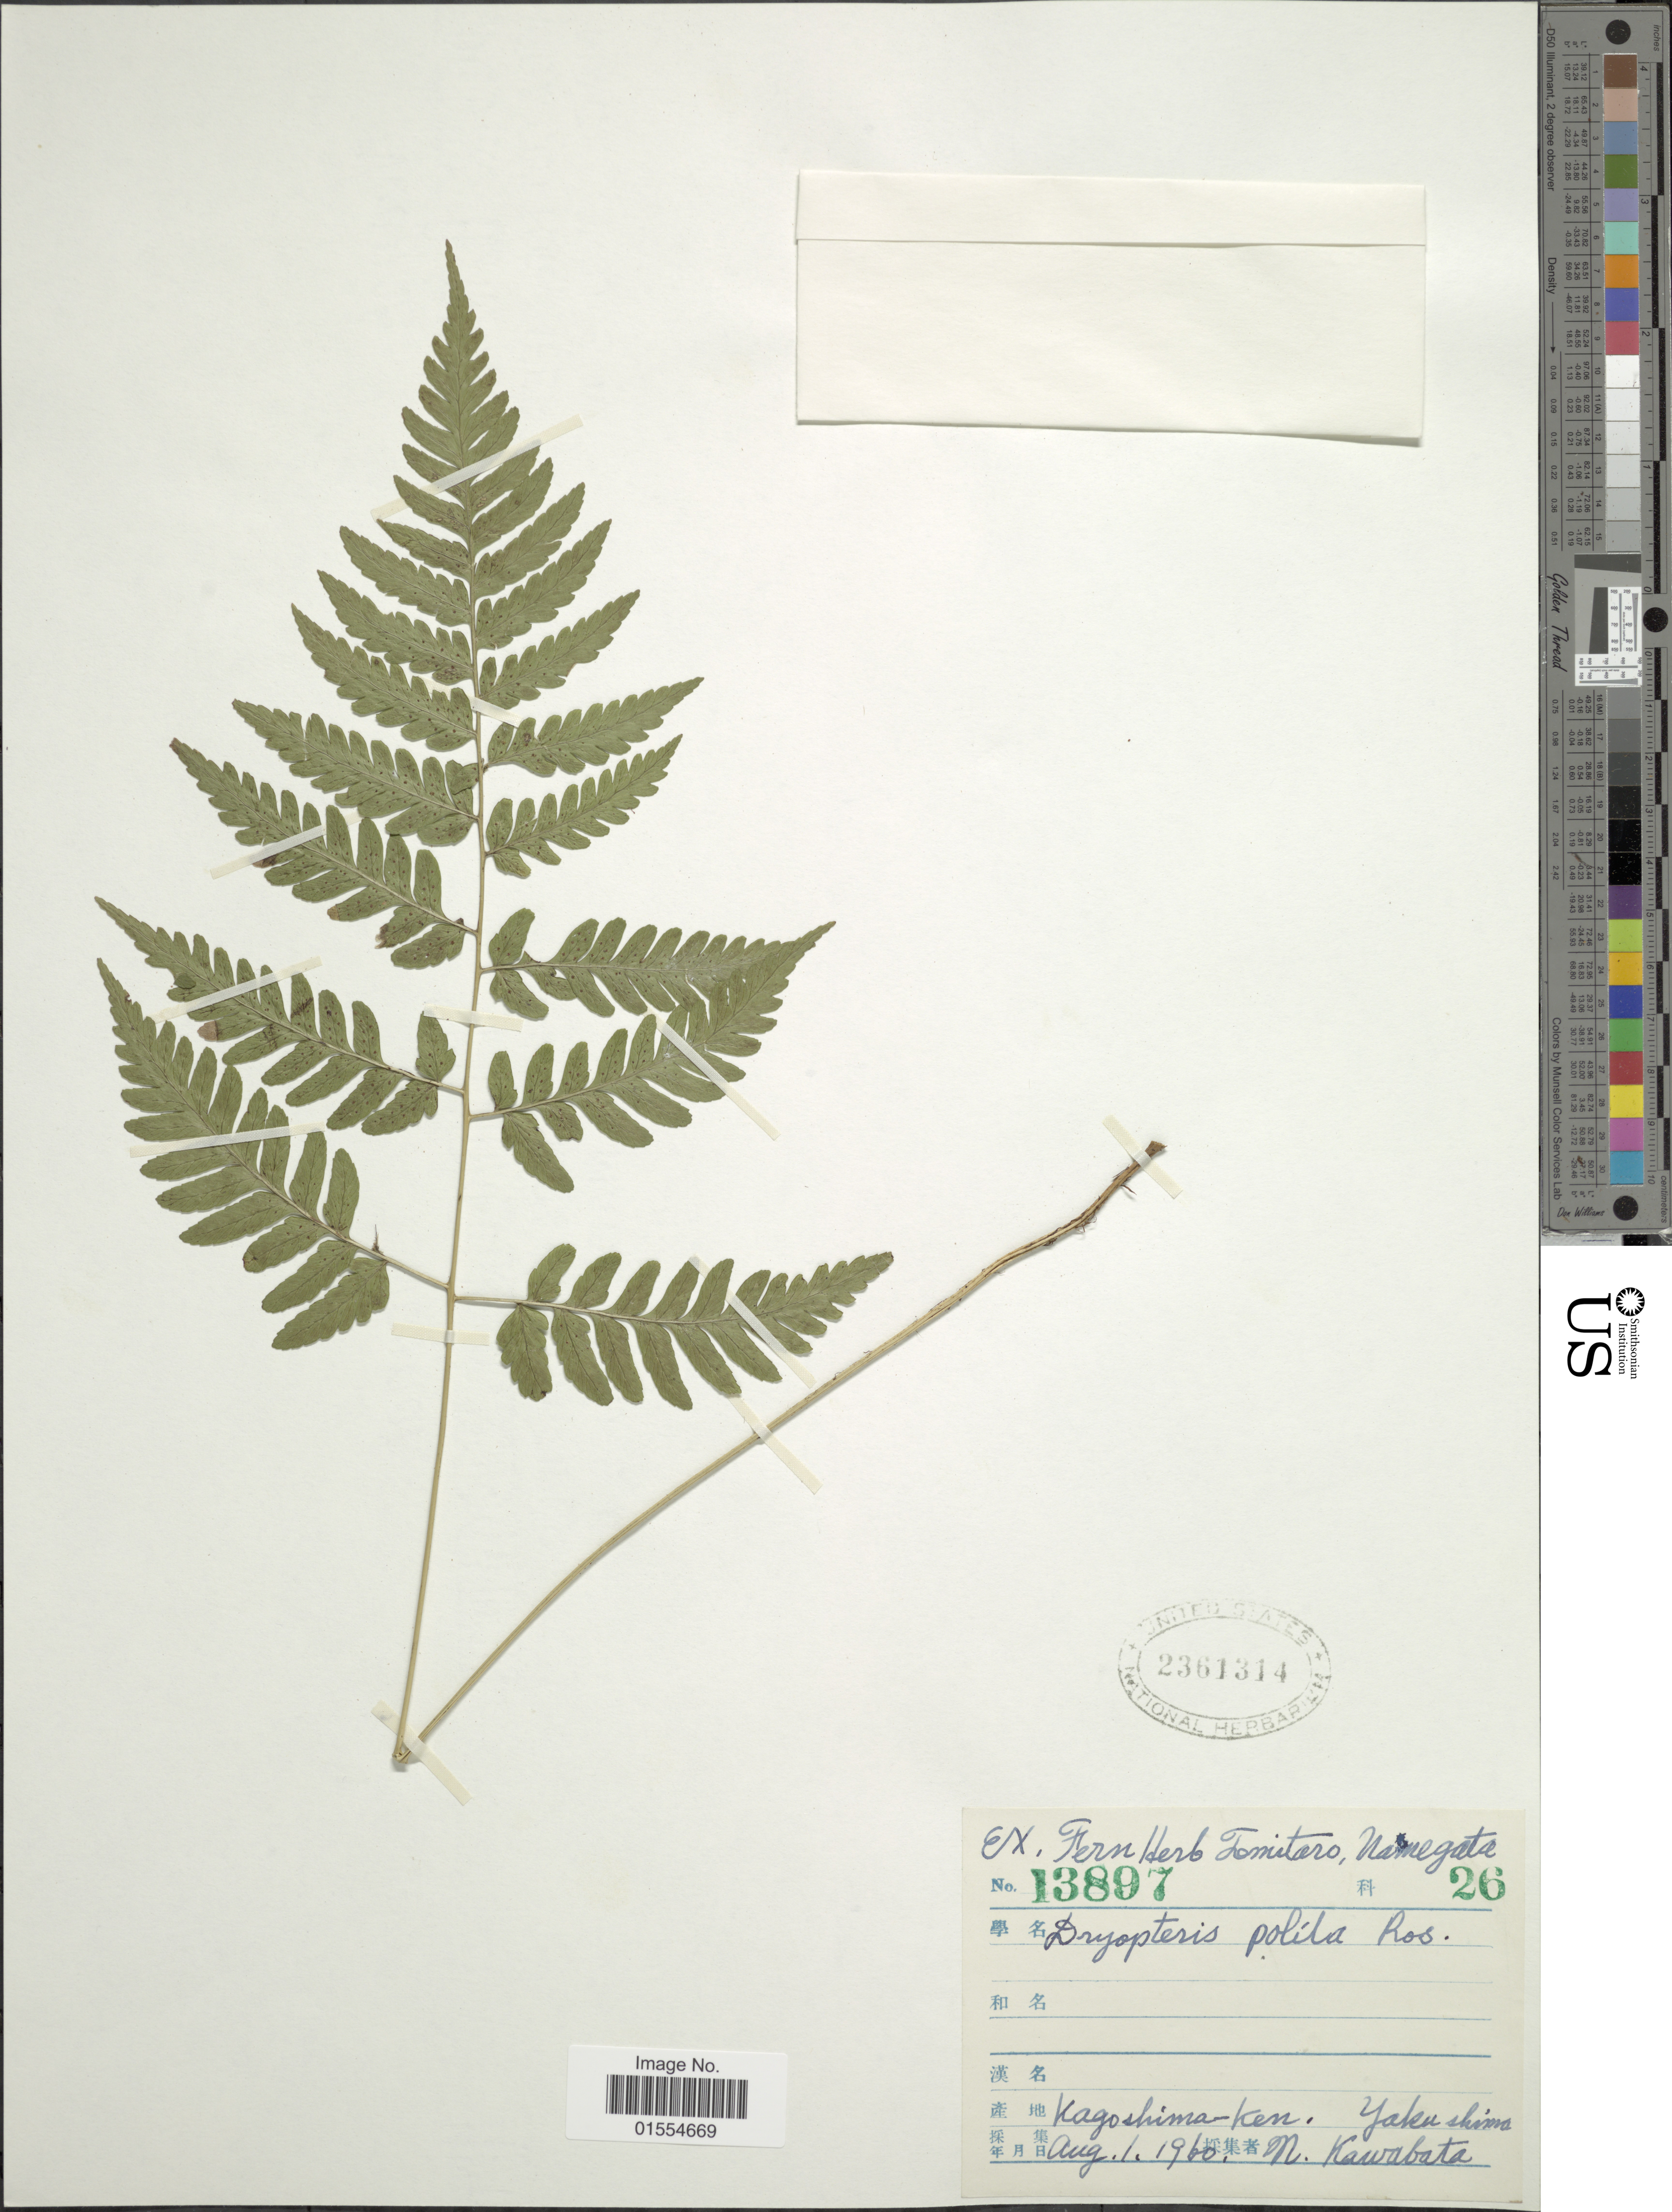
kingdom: Plantae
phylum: Tracheophyta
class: Polypodiopsida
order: Polypodiales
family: Dryopteridaceae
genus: Dryopteris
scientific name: Dryopteris polita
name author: Rosenst.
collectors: M. Kawabata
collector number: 13897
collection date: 1960-08-01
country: Japan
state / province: Kagosima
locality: Kagoshima-ken, Yaku-shima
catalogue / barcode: US 2361314